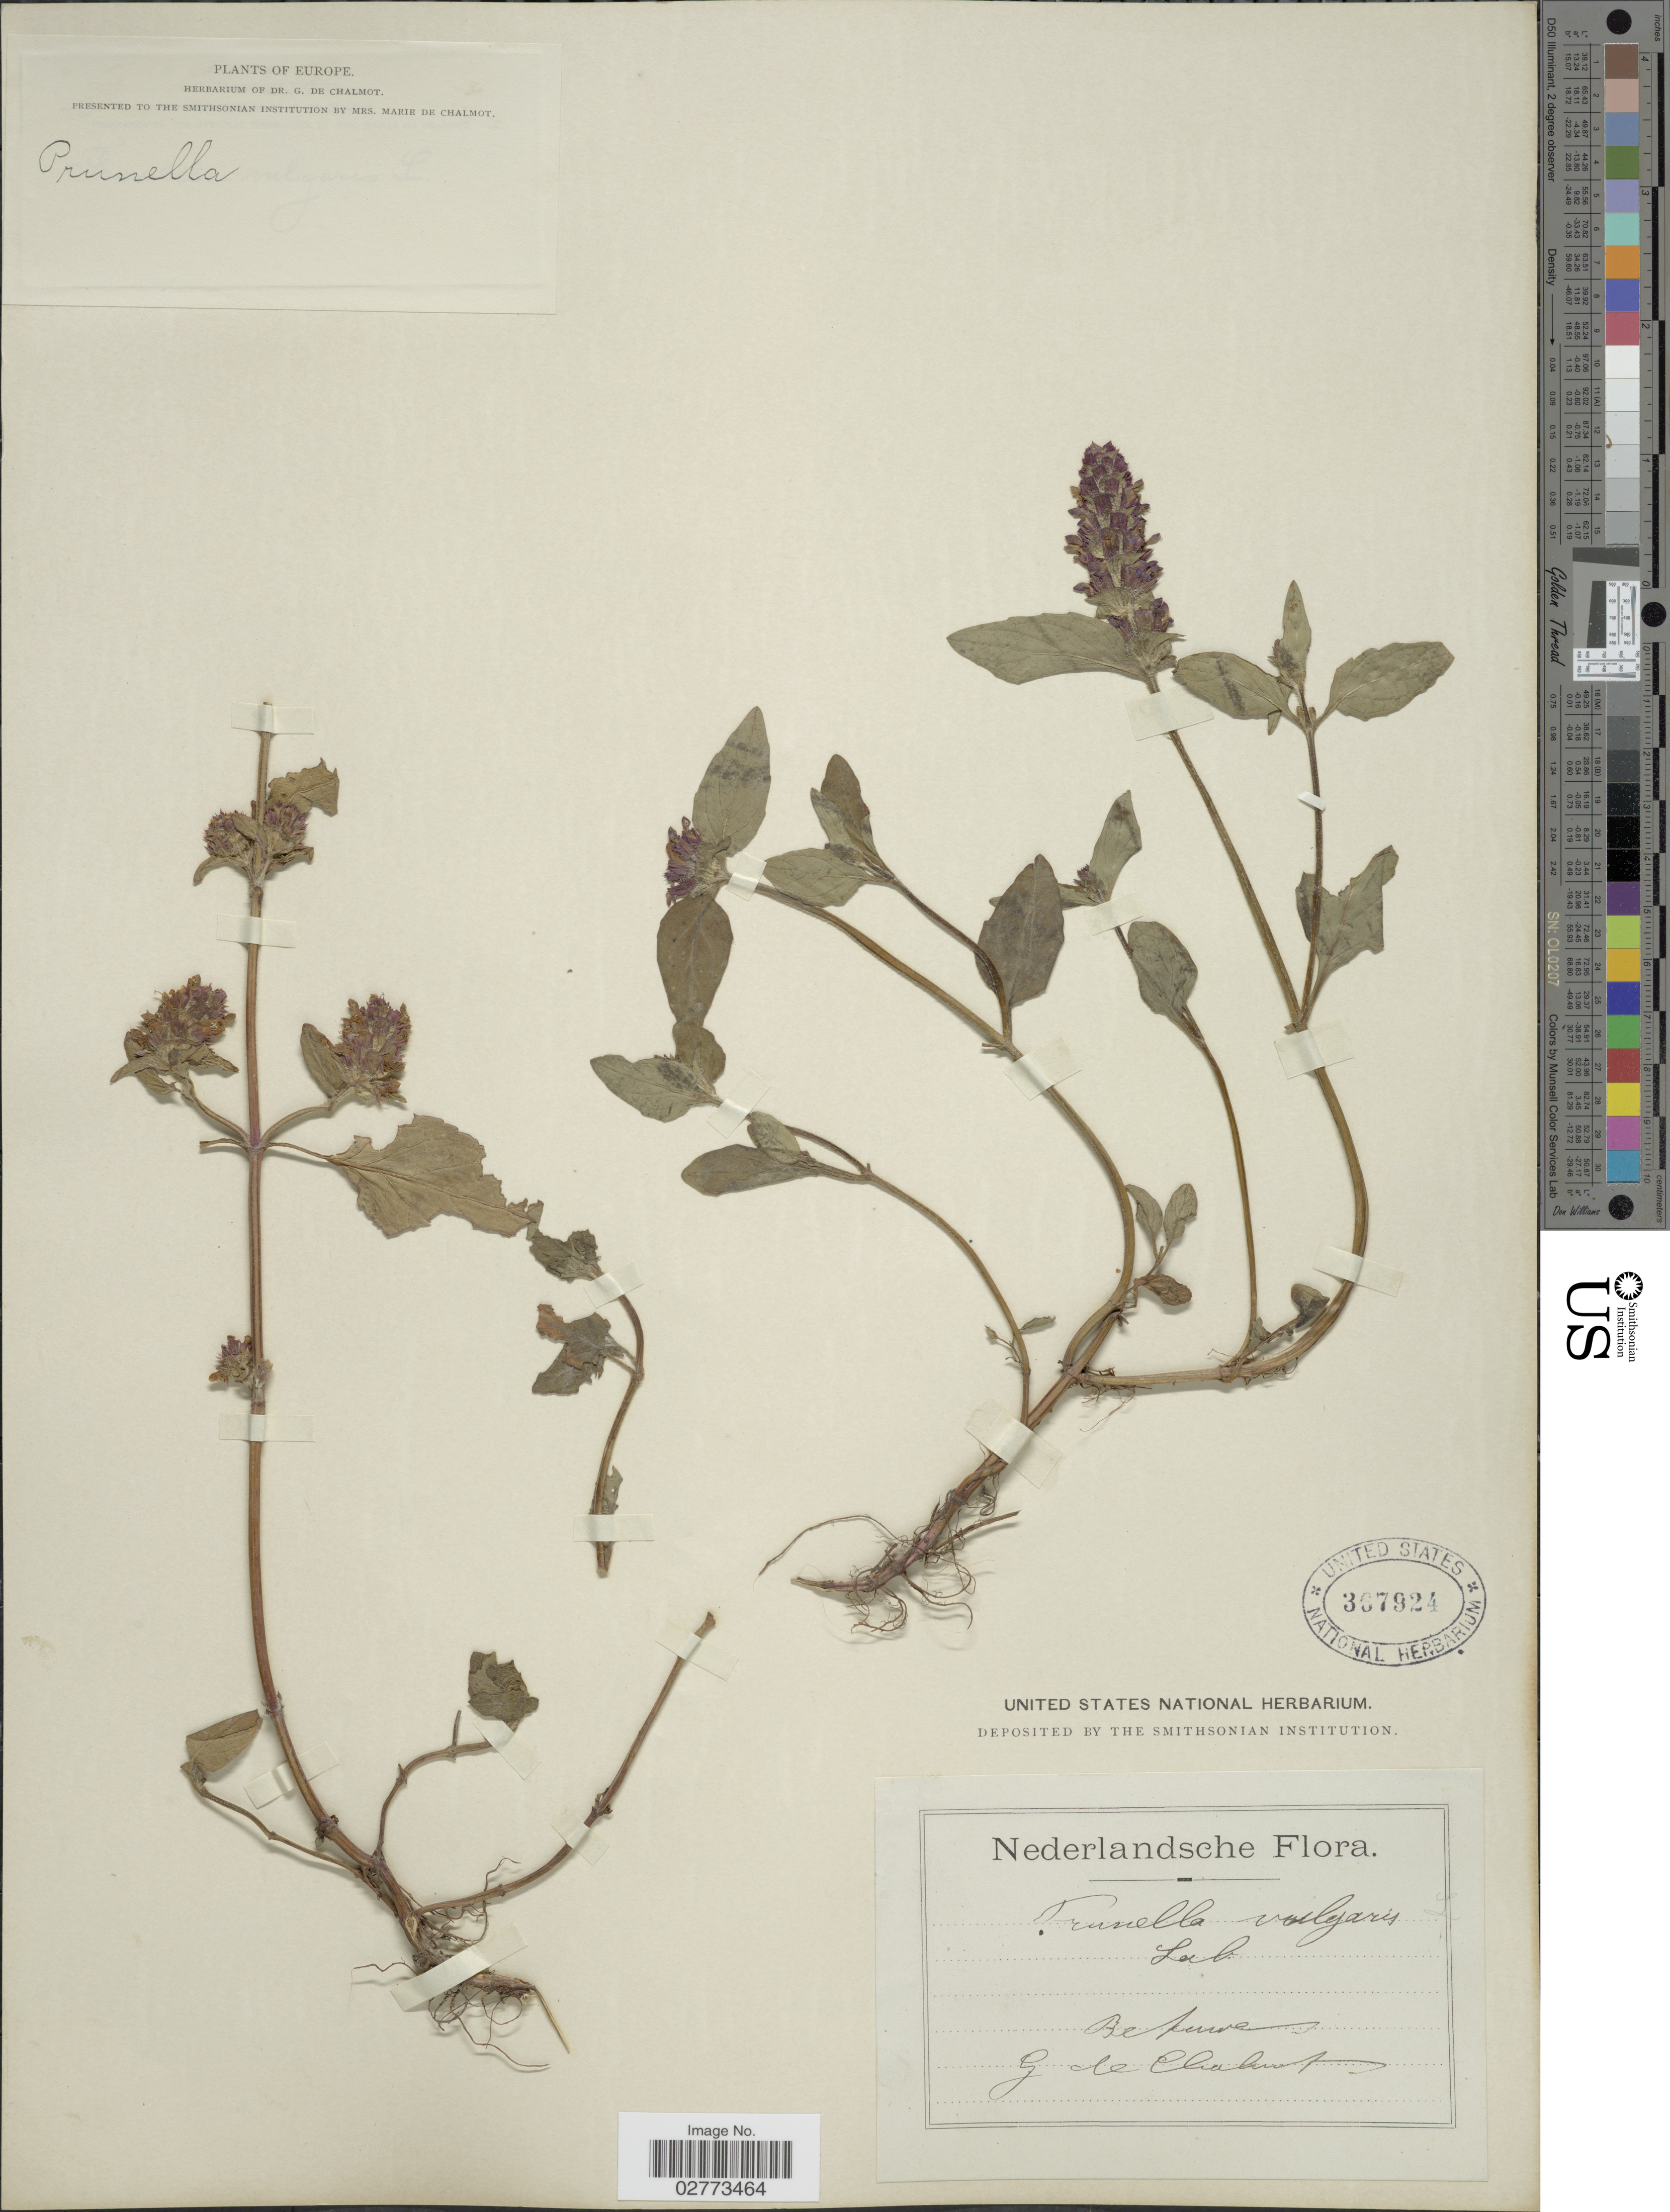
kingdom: Plantae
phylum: Tracheophyta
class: Magnoliopsida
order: Lamiales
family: Lamiaceae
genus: Prunella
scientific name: Prunella vulgaris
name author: L.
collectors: G. de Chalmot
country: Netherlands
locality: Betuwe.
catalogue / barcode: US 367924